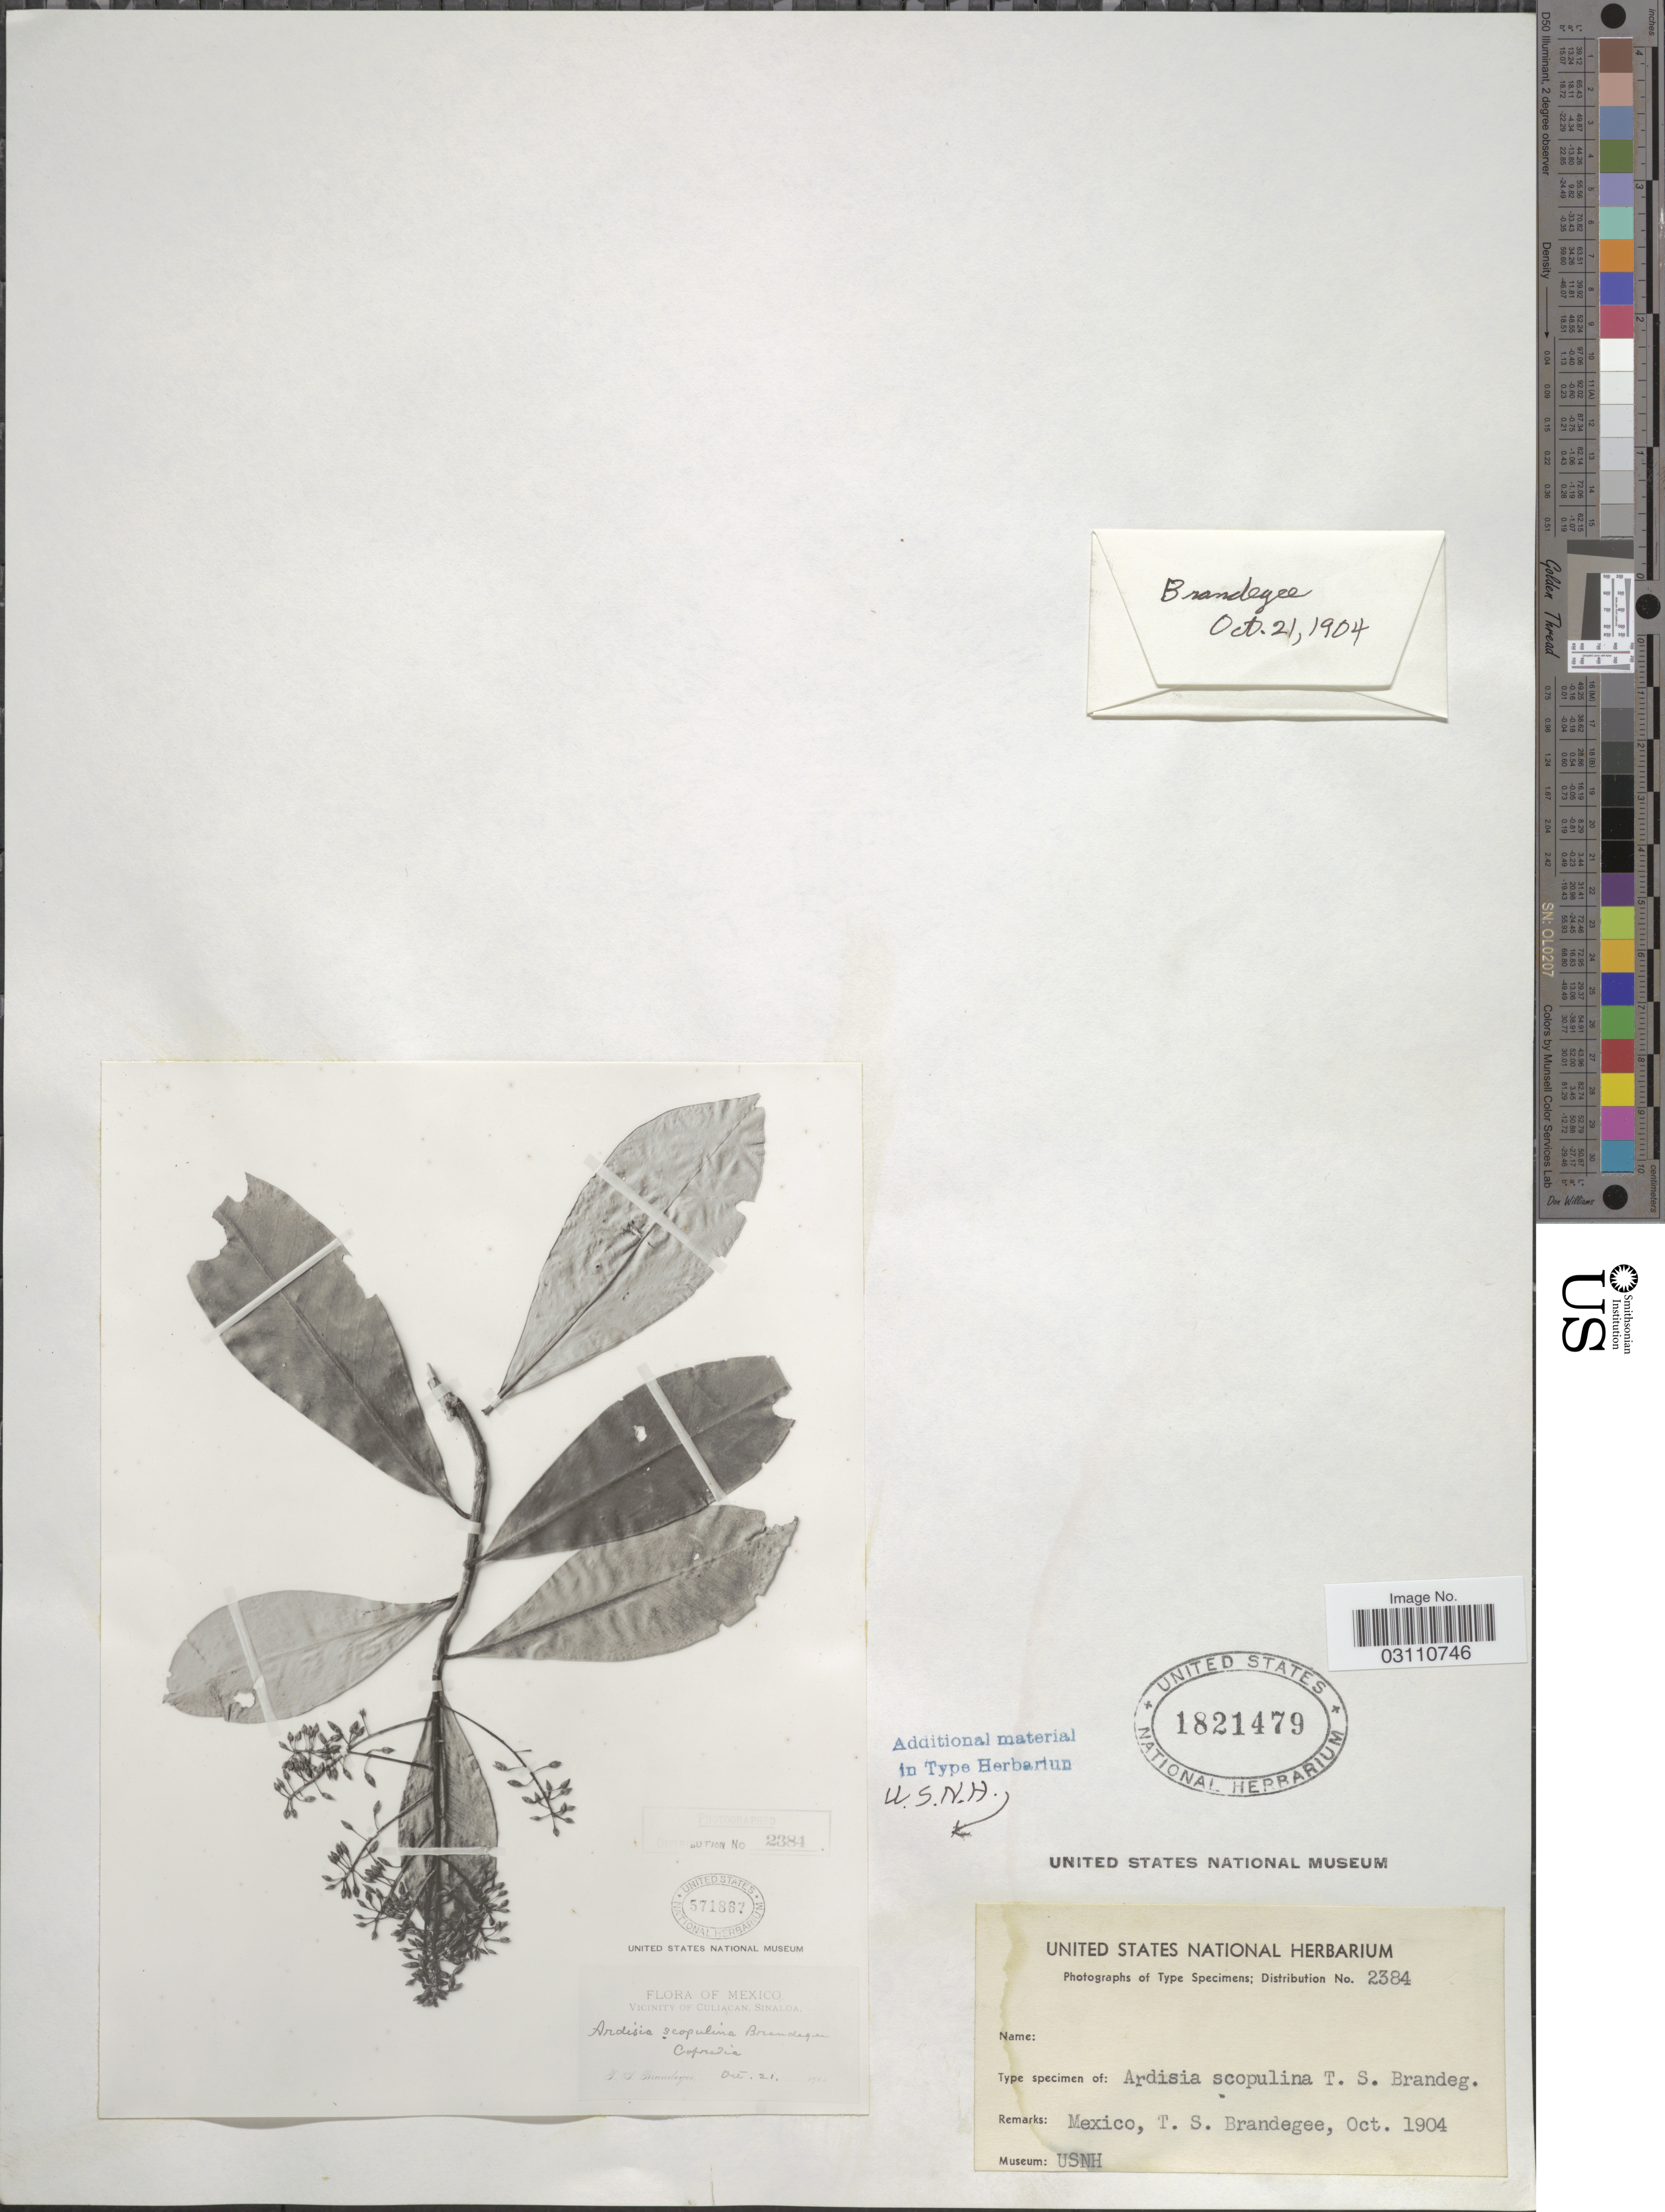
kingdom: Plantae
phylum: Tracheophyta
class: Magnoliopsida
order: Ericales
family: Primulaceae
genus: Ardisia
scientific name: Ardisia scopulina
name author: Brandegee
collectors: T. S. Brandegee (herbarium)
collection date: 1904-10-21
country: Mexico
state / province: Sinaloa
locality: Vicinity of Culiacan, Cofradía.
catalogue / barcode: US 1821479